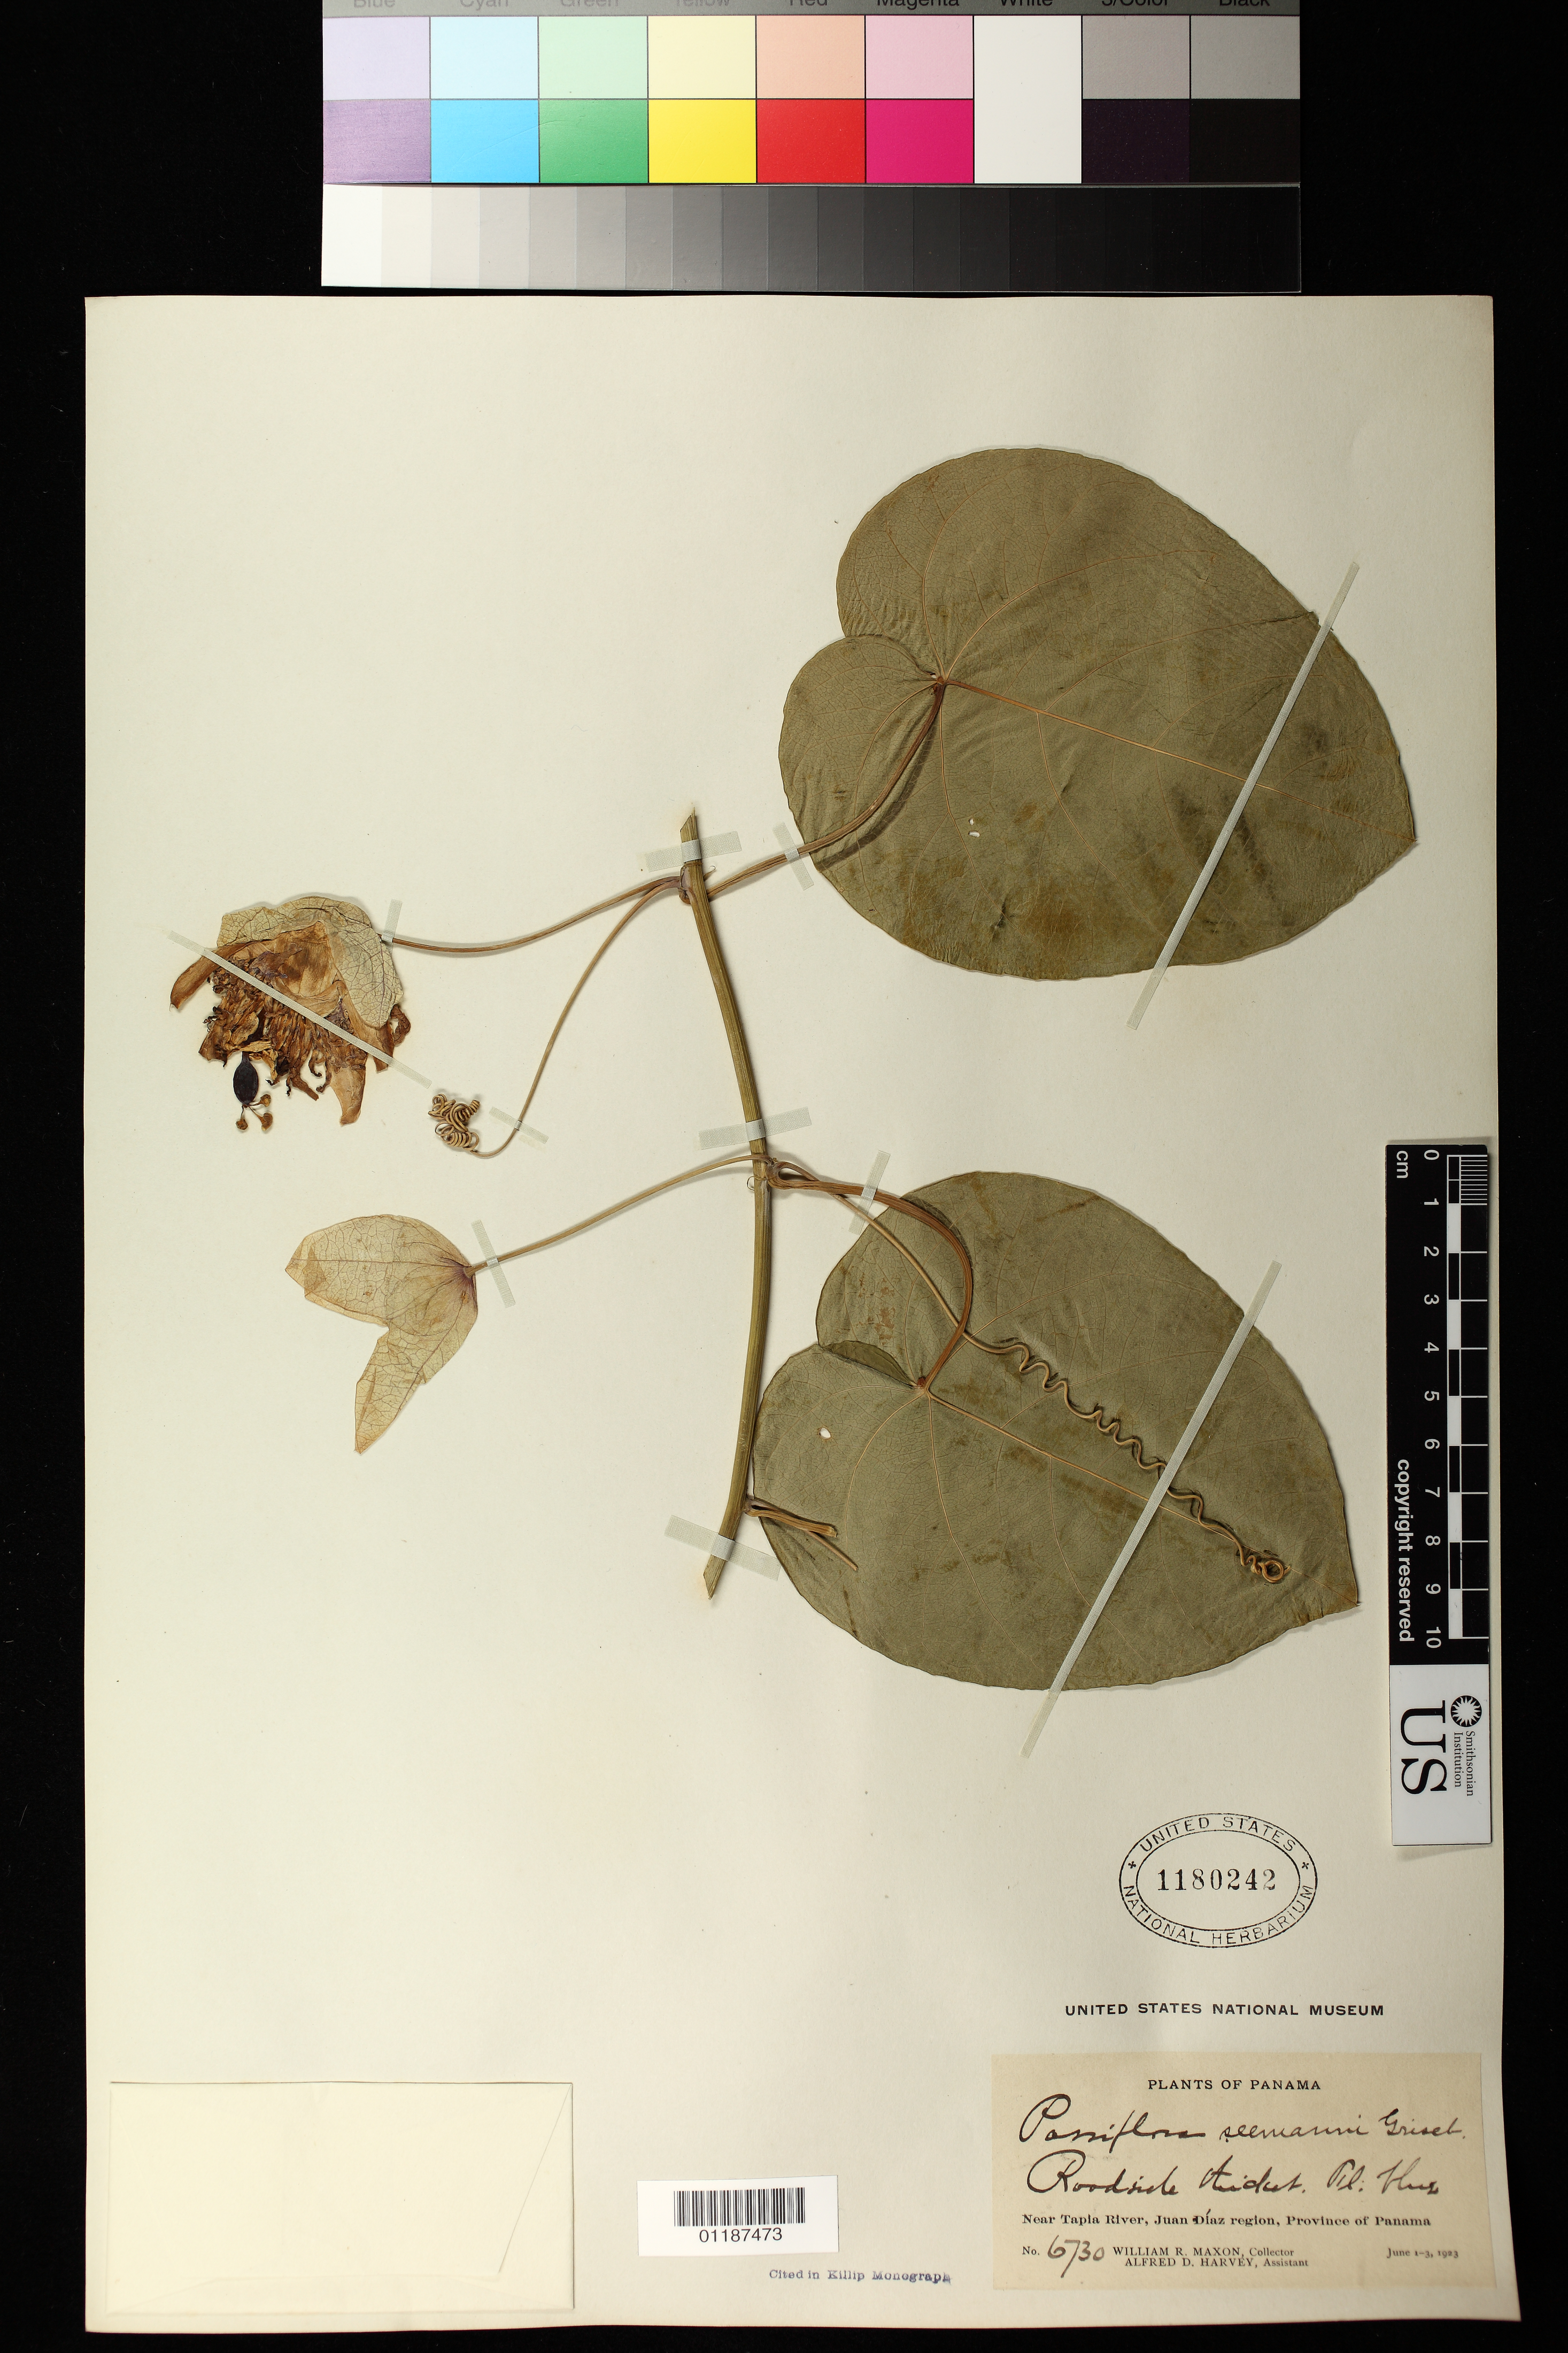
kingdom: Plantae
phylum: Tracheophyta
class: Magnoliopsida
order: Malpighiales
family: Passifloraceae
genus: Passiflora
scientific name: Passiflora seemannii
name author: Griseb.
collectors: W. R. Maxon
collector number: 6730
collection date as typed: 1923 Jun 01 1923 Jun 03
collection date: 1923-06-01/1923-06-03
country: Panama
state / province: Panamá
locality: Near Tapia River, Juan Diaz region, Province of Panama. Roadside thicket.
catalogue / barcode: US 1180242